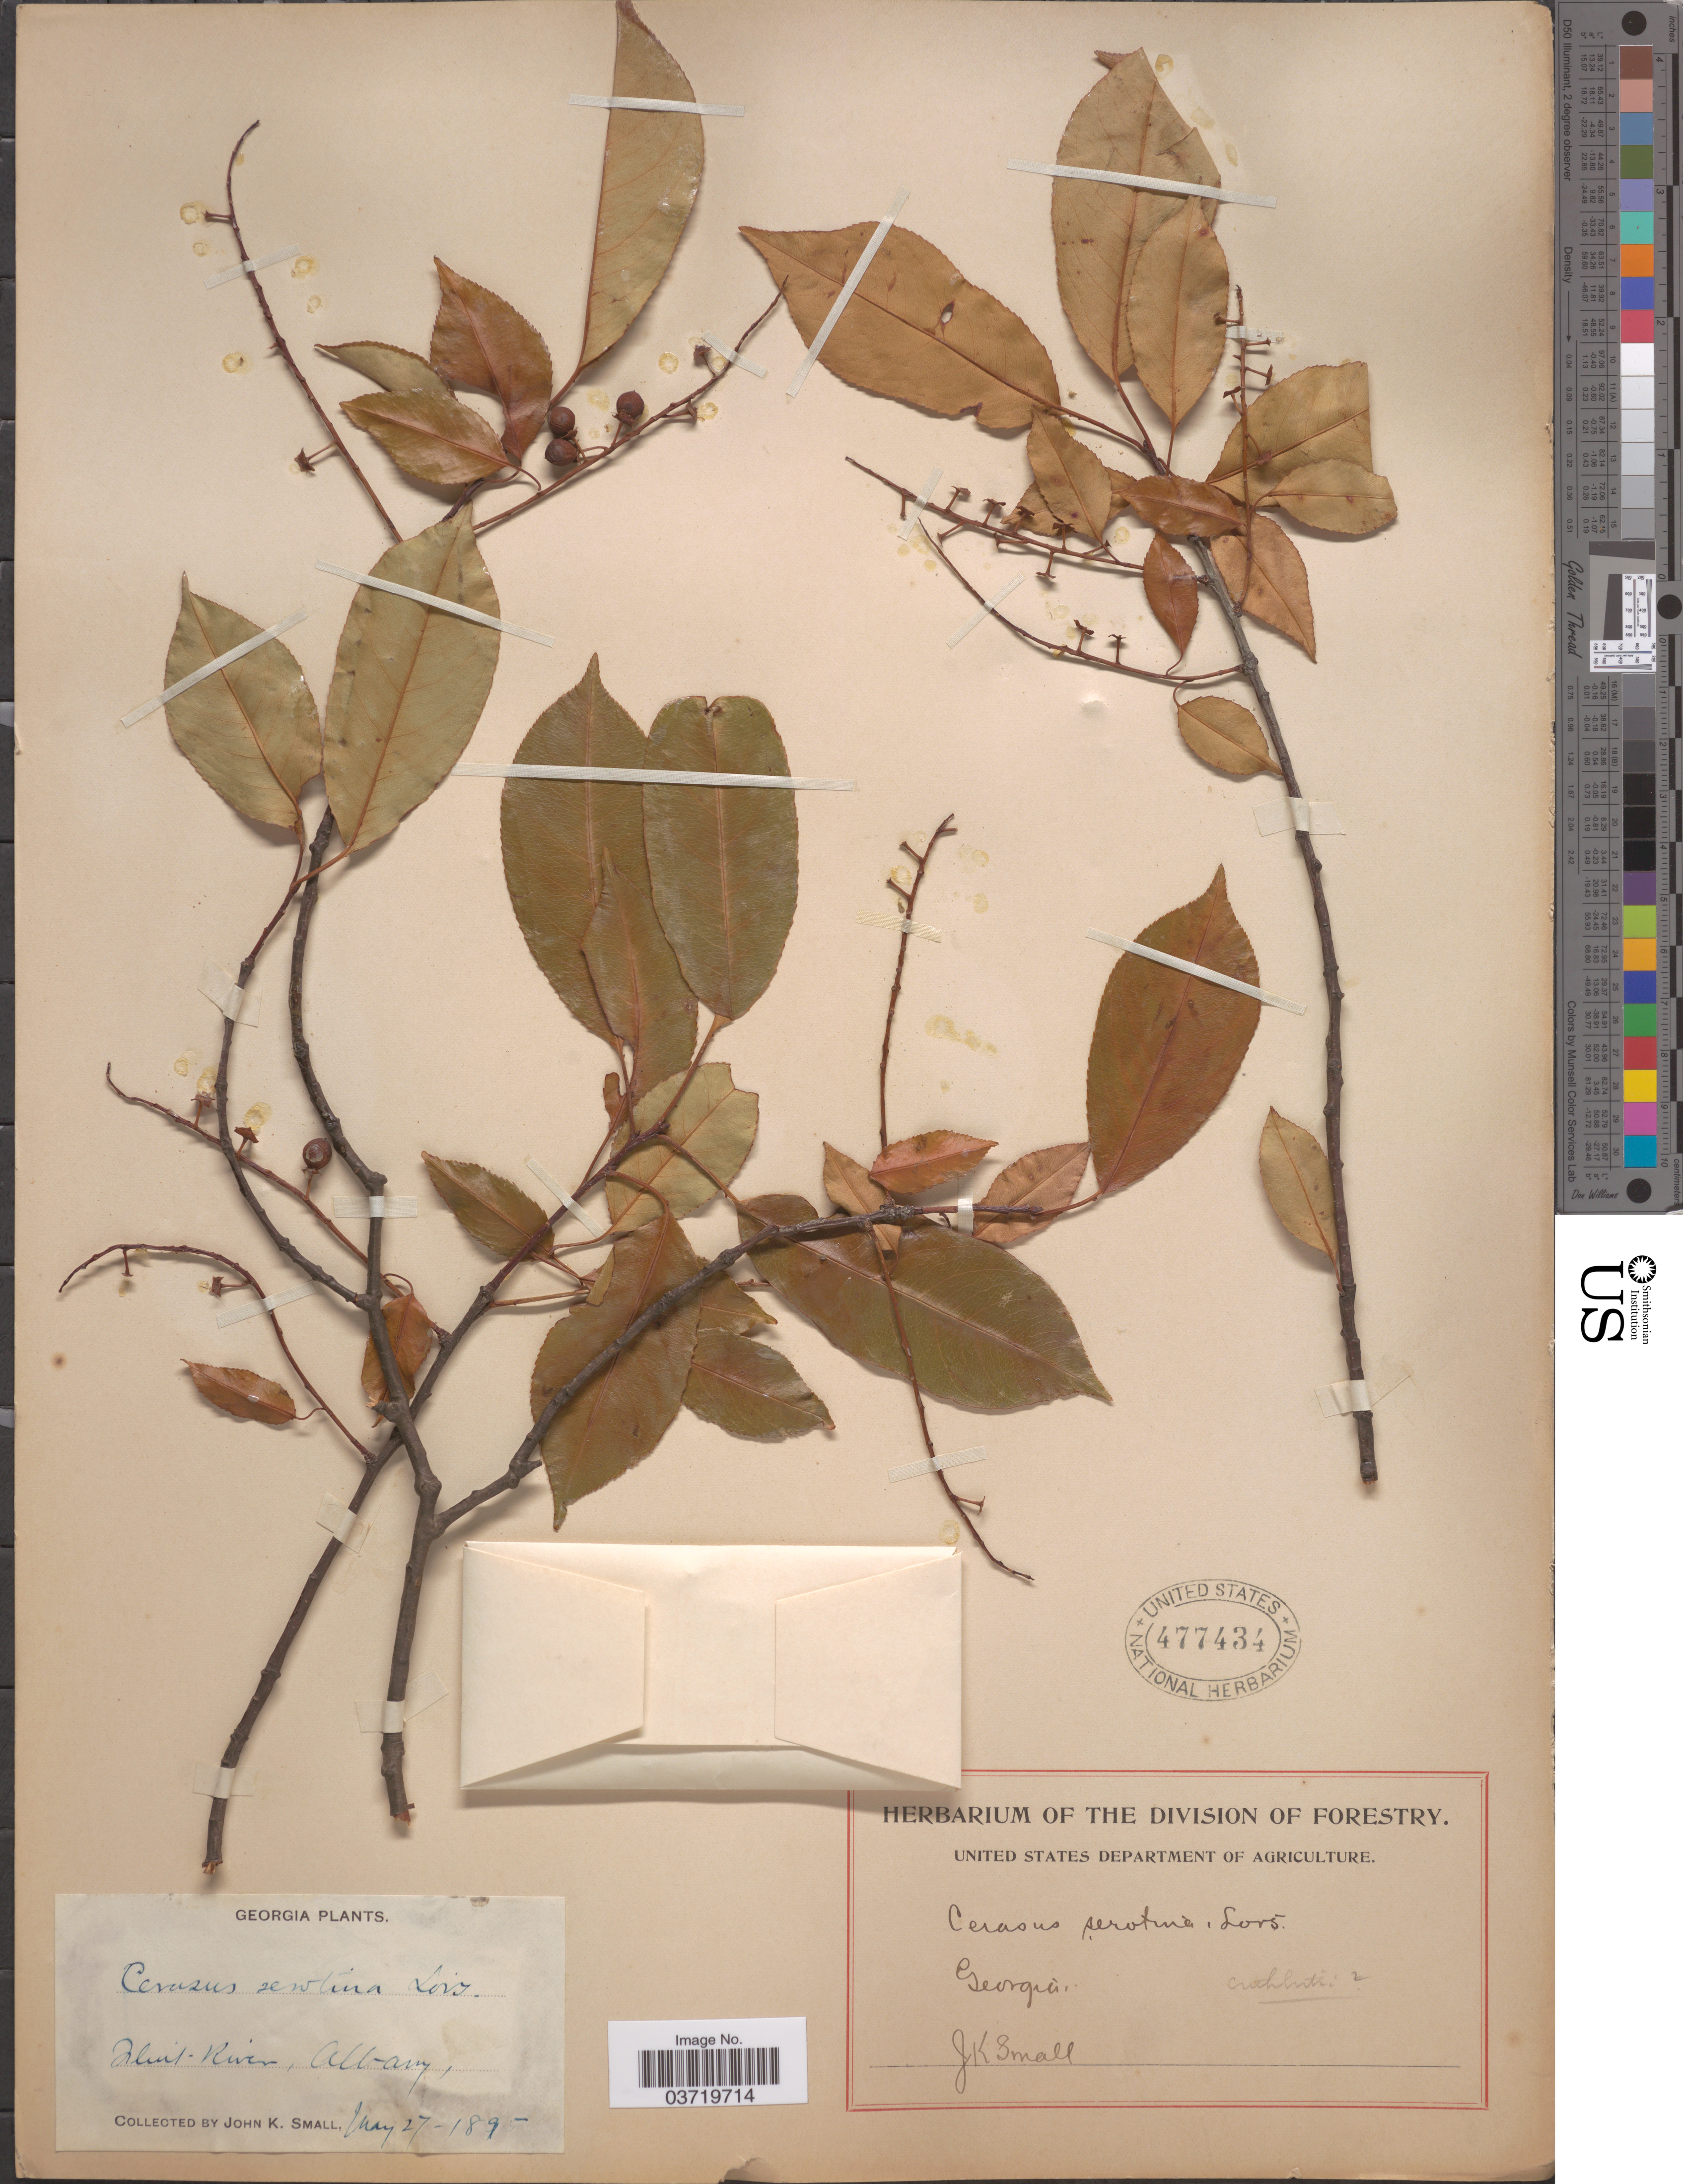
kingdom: Plantae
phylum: Tracheophyta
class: Magnoliopsida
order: Rosales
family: Rosaceae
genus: Prunus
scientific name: Prunus serotina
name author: Ehrh.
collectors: J. K. Small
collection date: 1895-05-27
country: United States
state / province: Georgia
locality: Flint-River, Albany.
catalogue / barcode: US 477434